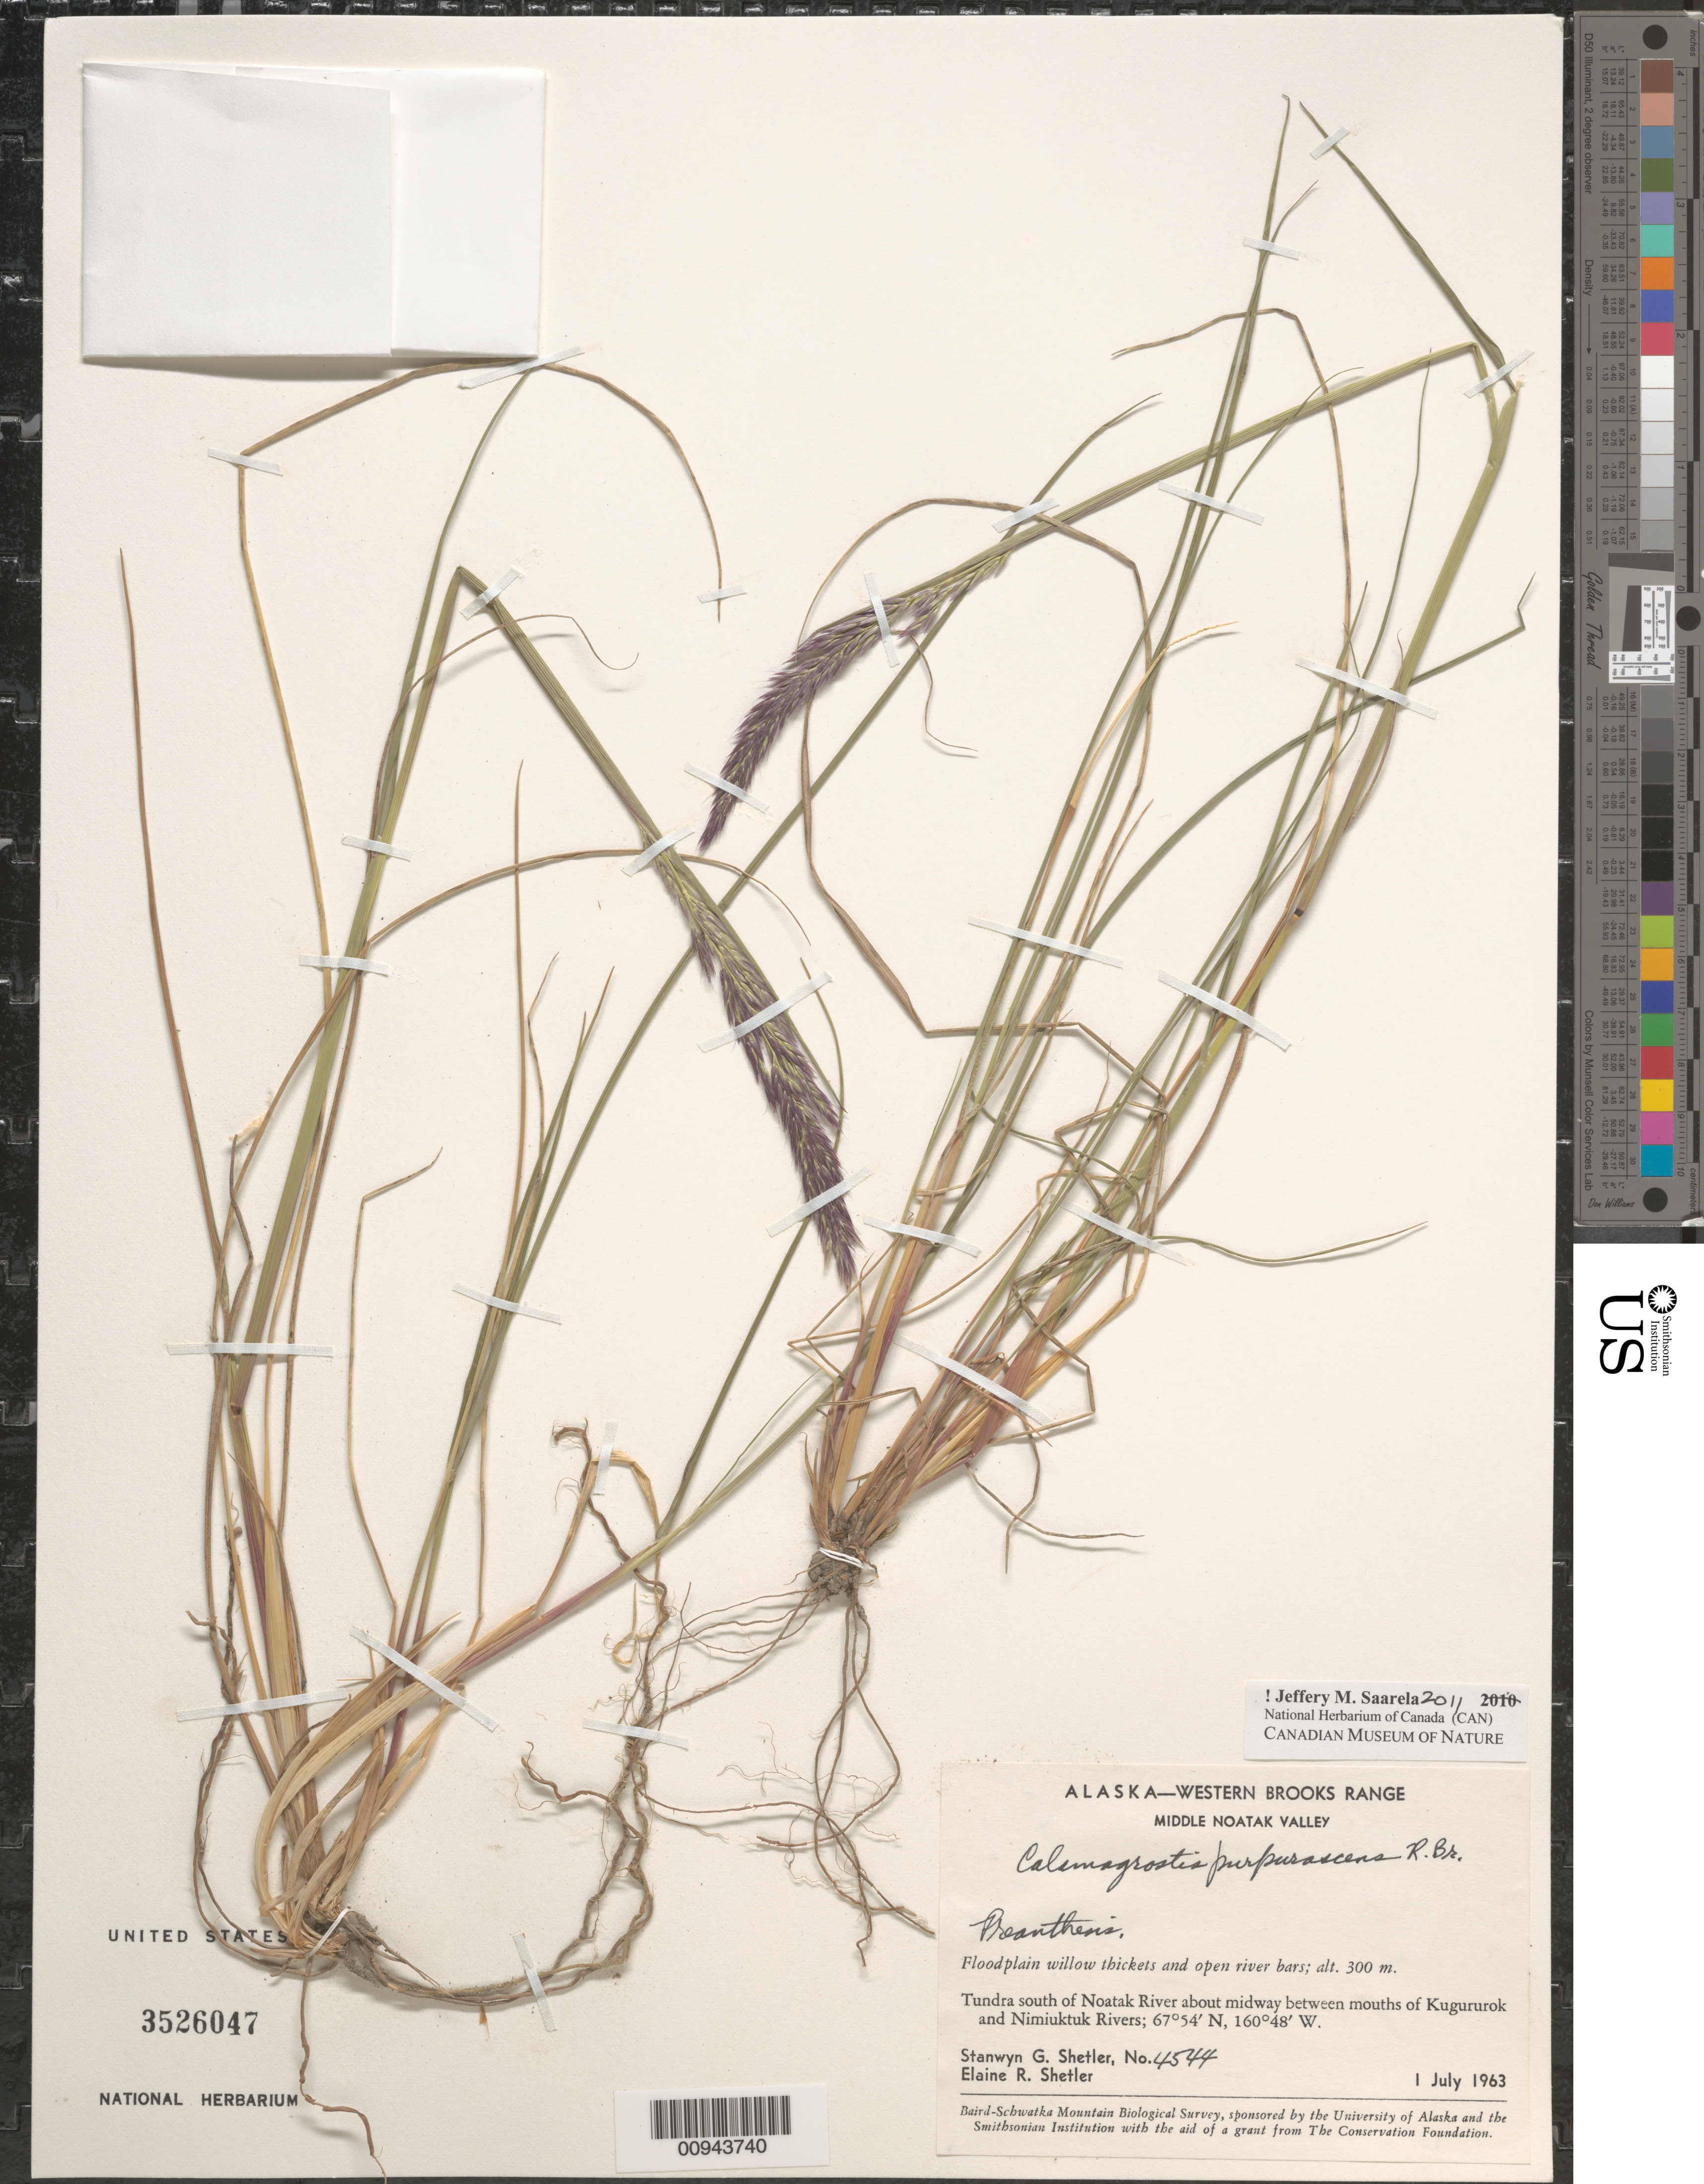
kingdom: Plantae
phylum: Tracheophyta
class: Liliopsida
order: Poales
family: Poaceae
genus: Calamagrostis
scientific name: Calamagrostis purpurascens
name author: R. Br.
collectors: S. Shetler & E. R. Shetler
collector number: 4544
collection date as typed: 01 Jul 1963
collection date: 1963-07-01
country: United States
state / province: Alaska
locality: S of Noatak River about midway between mouths of Kugururok and Nimiuktuk Rivers. Western Brooks Range, Middle Noatak Valley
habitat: Tundra. Floodplain willow thickets and open river bars.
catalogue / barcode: US 3526047